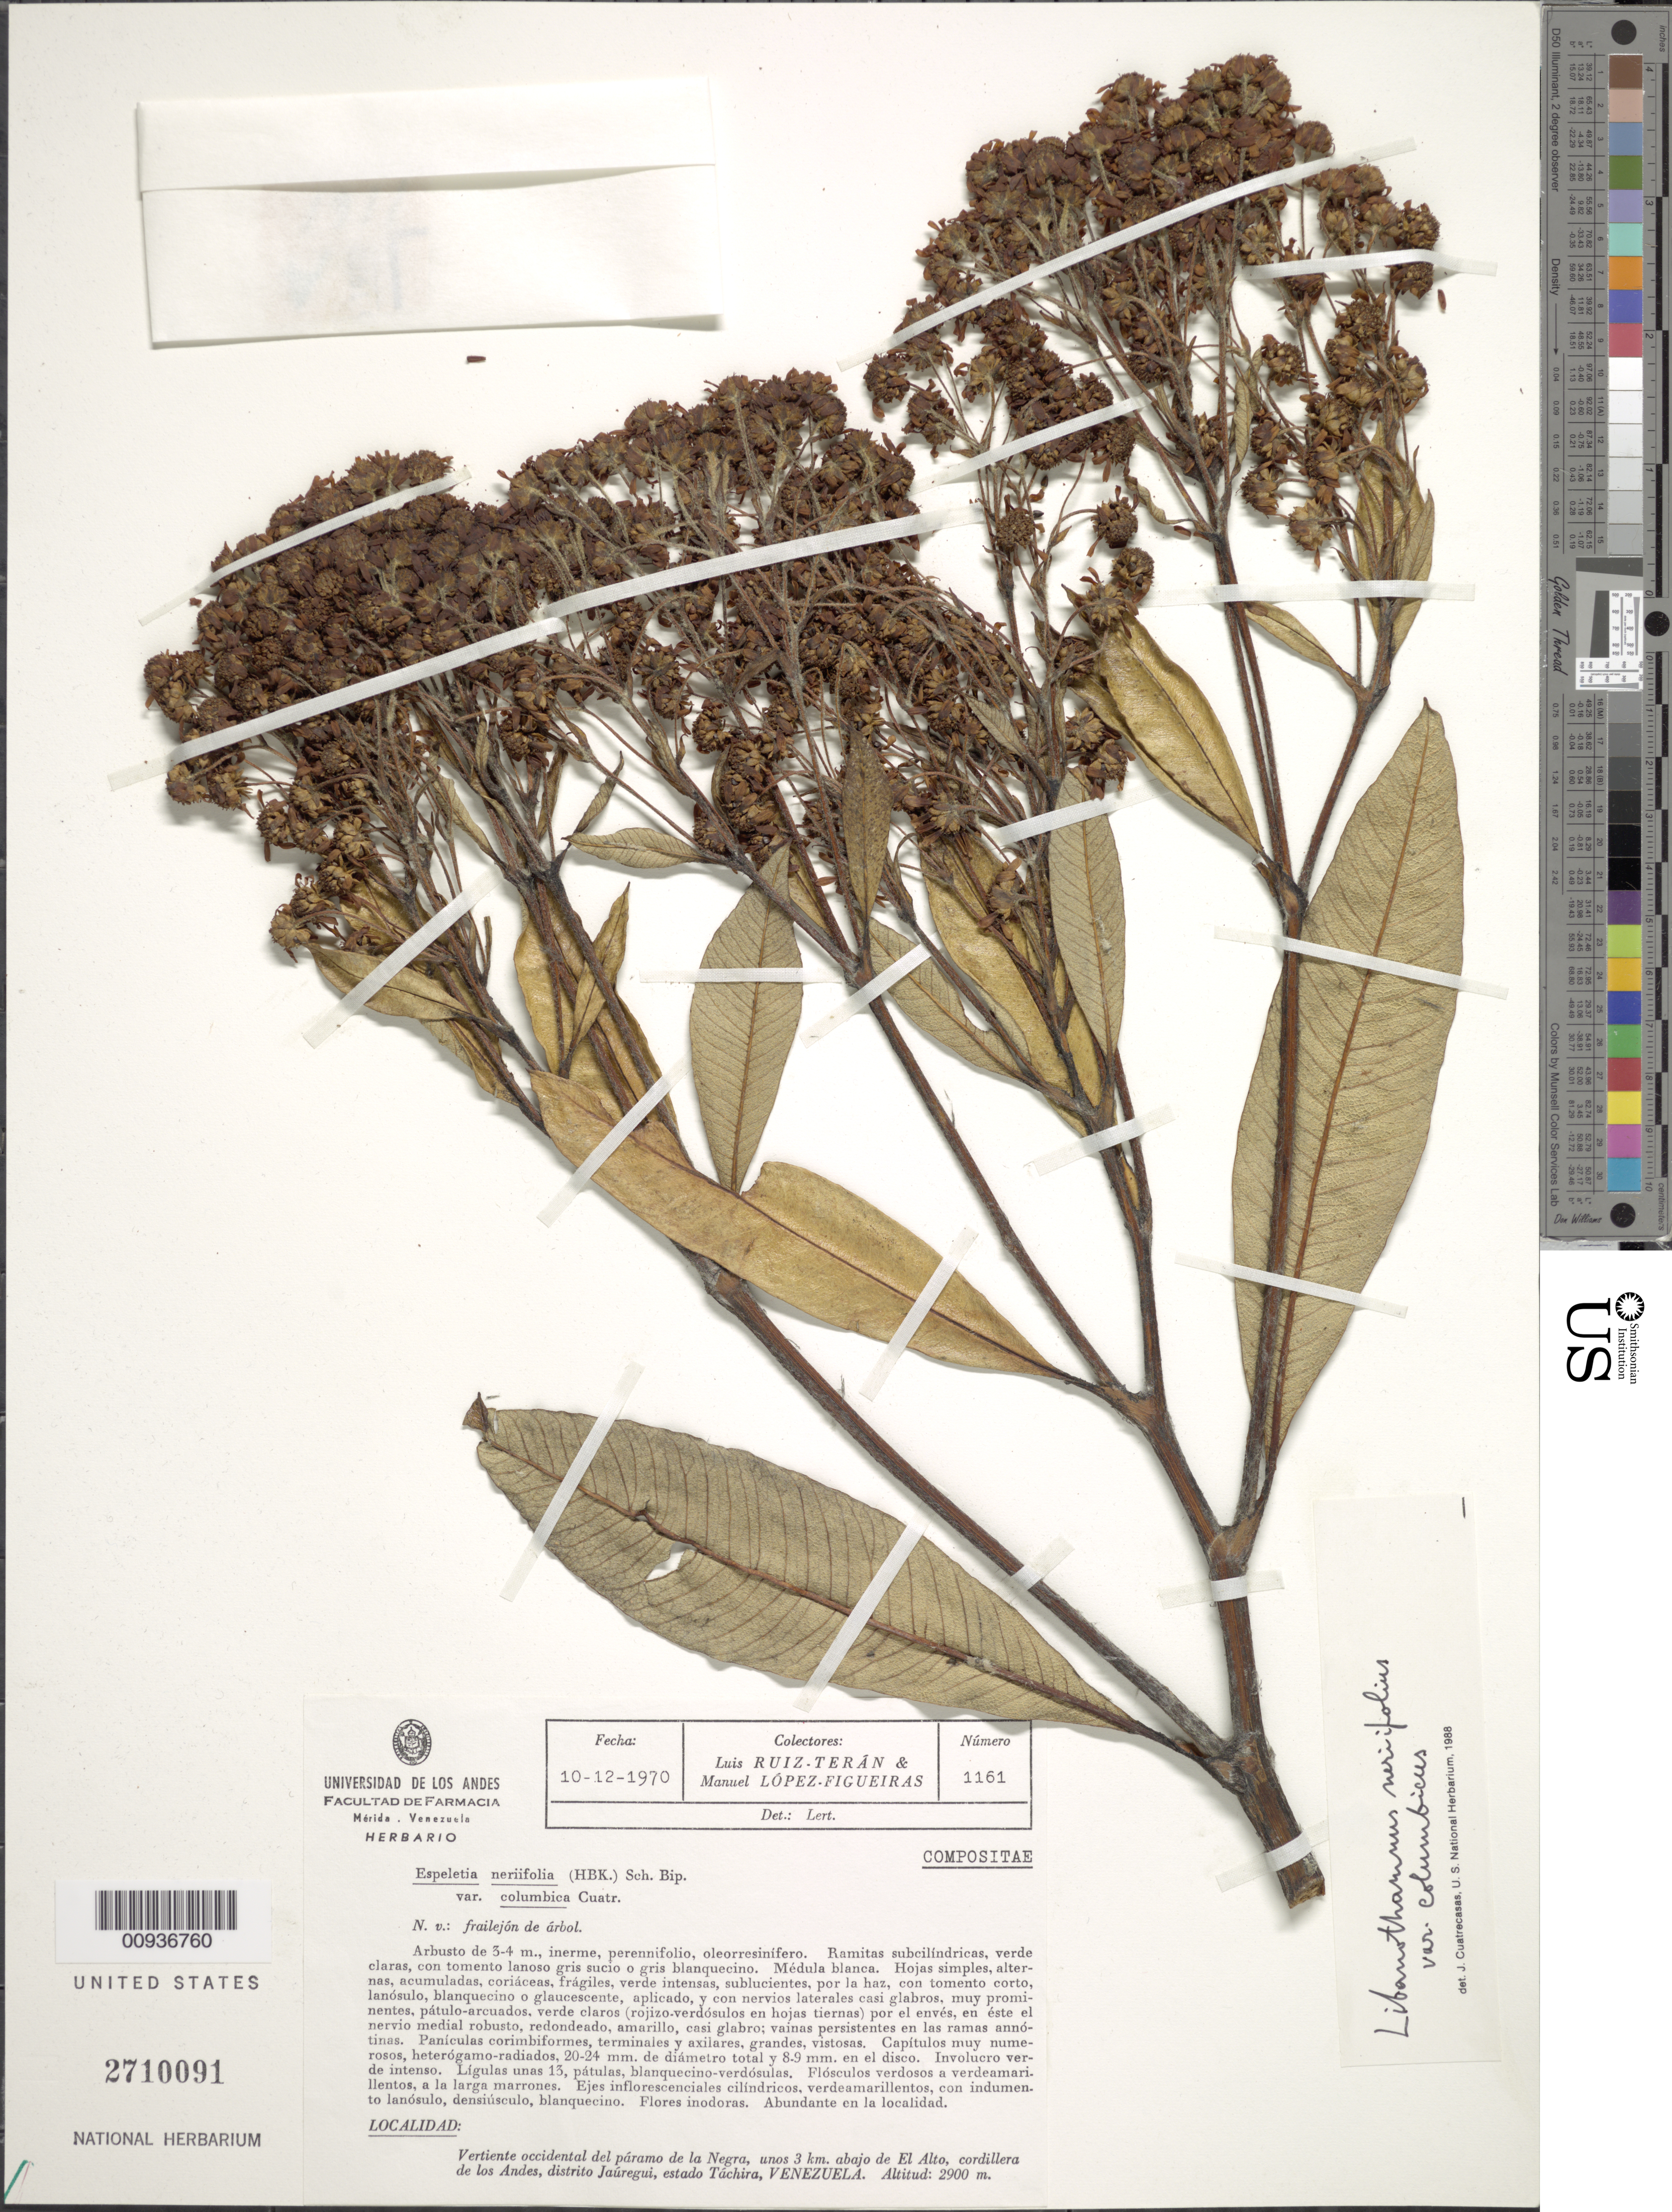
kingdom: Plantae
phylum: Tracheophyta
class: Magnoliopsida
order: Asterales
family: Asteraceae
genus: Libanothamnus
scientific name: Libanothamnus neriifolius var. columbicus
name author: (Cuatrec.) Cuatrec.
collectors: L. Teran & M. López Figueiras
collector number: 1161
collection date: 1970-12-10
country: Venezuela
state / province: Tachira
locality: Vertiente occidental del paramo de la Negra, unos 3 km abajo de El Alto, Cordillera de los Andes, Distrito Jauregui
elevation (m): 2900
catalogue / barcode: US 2710091